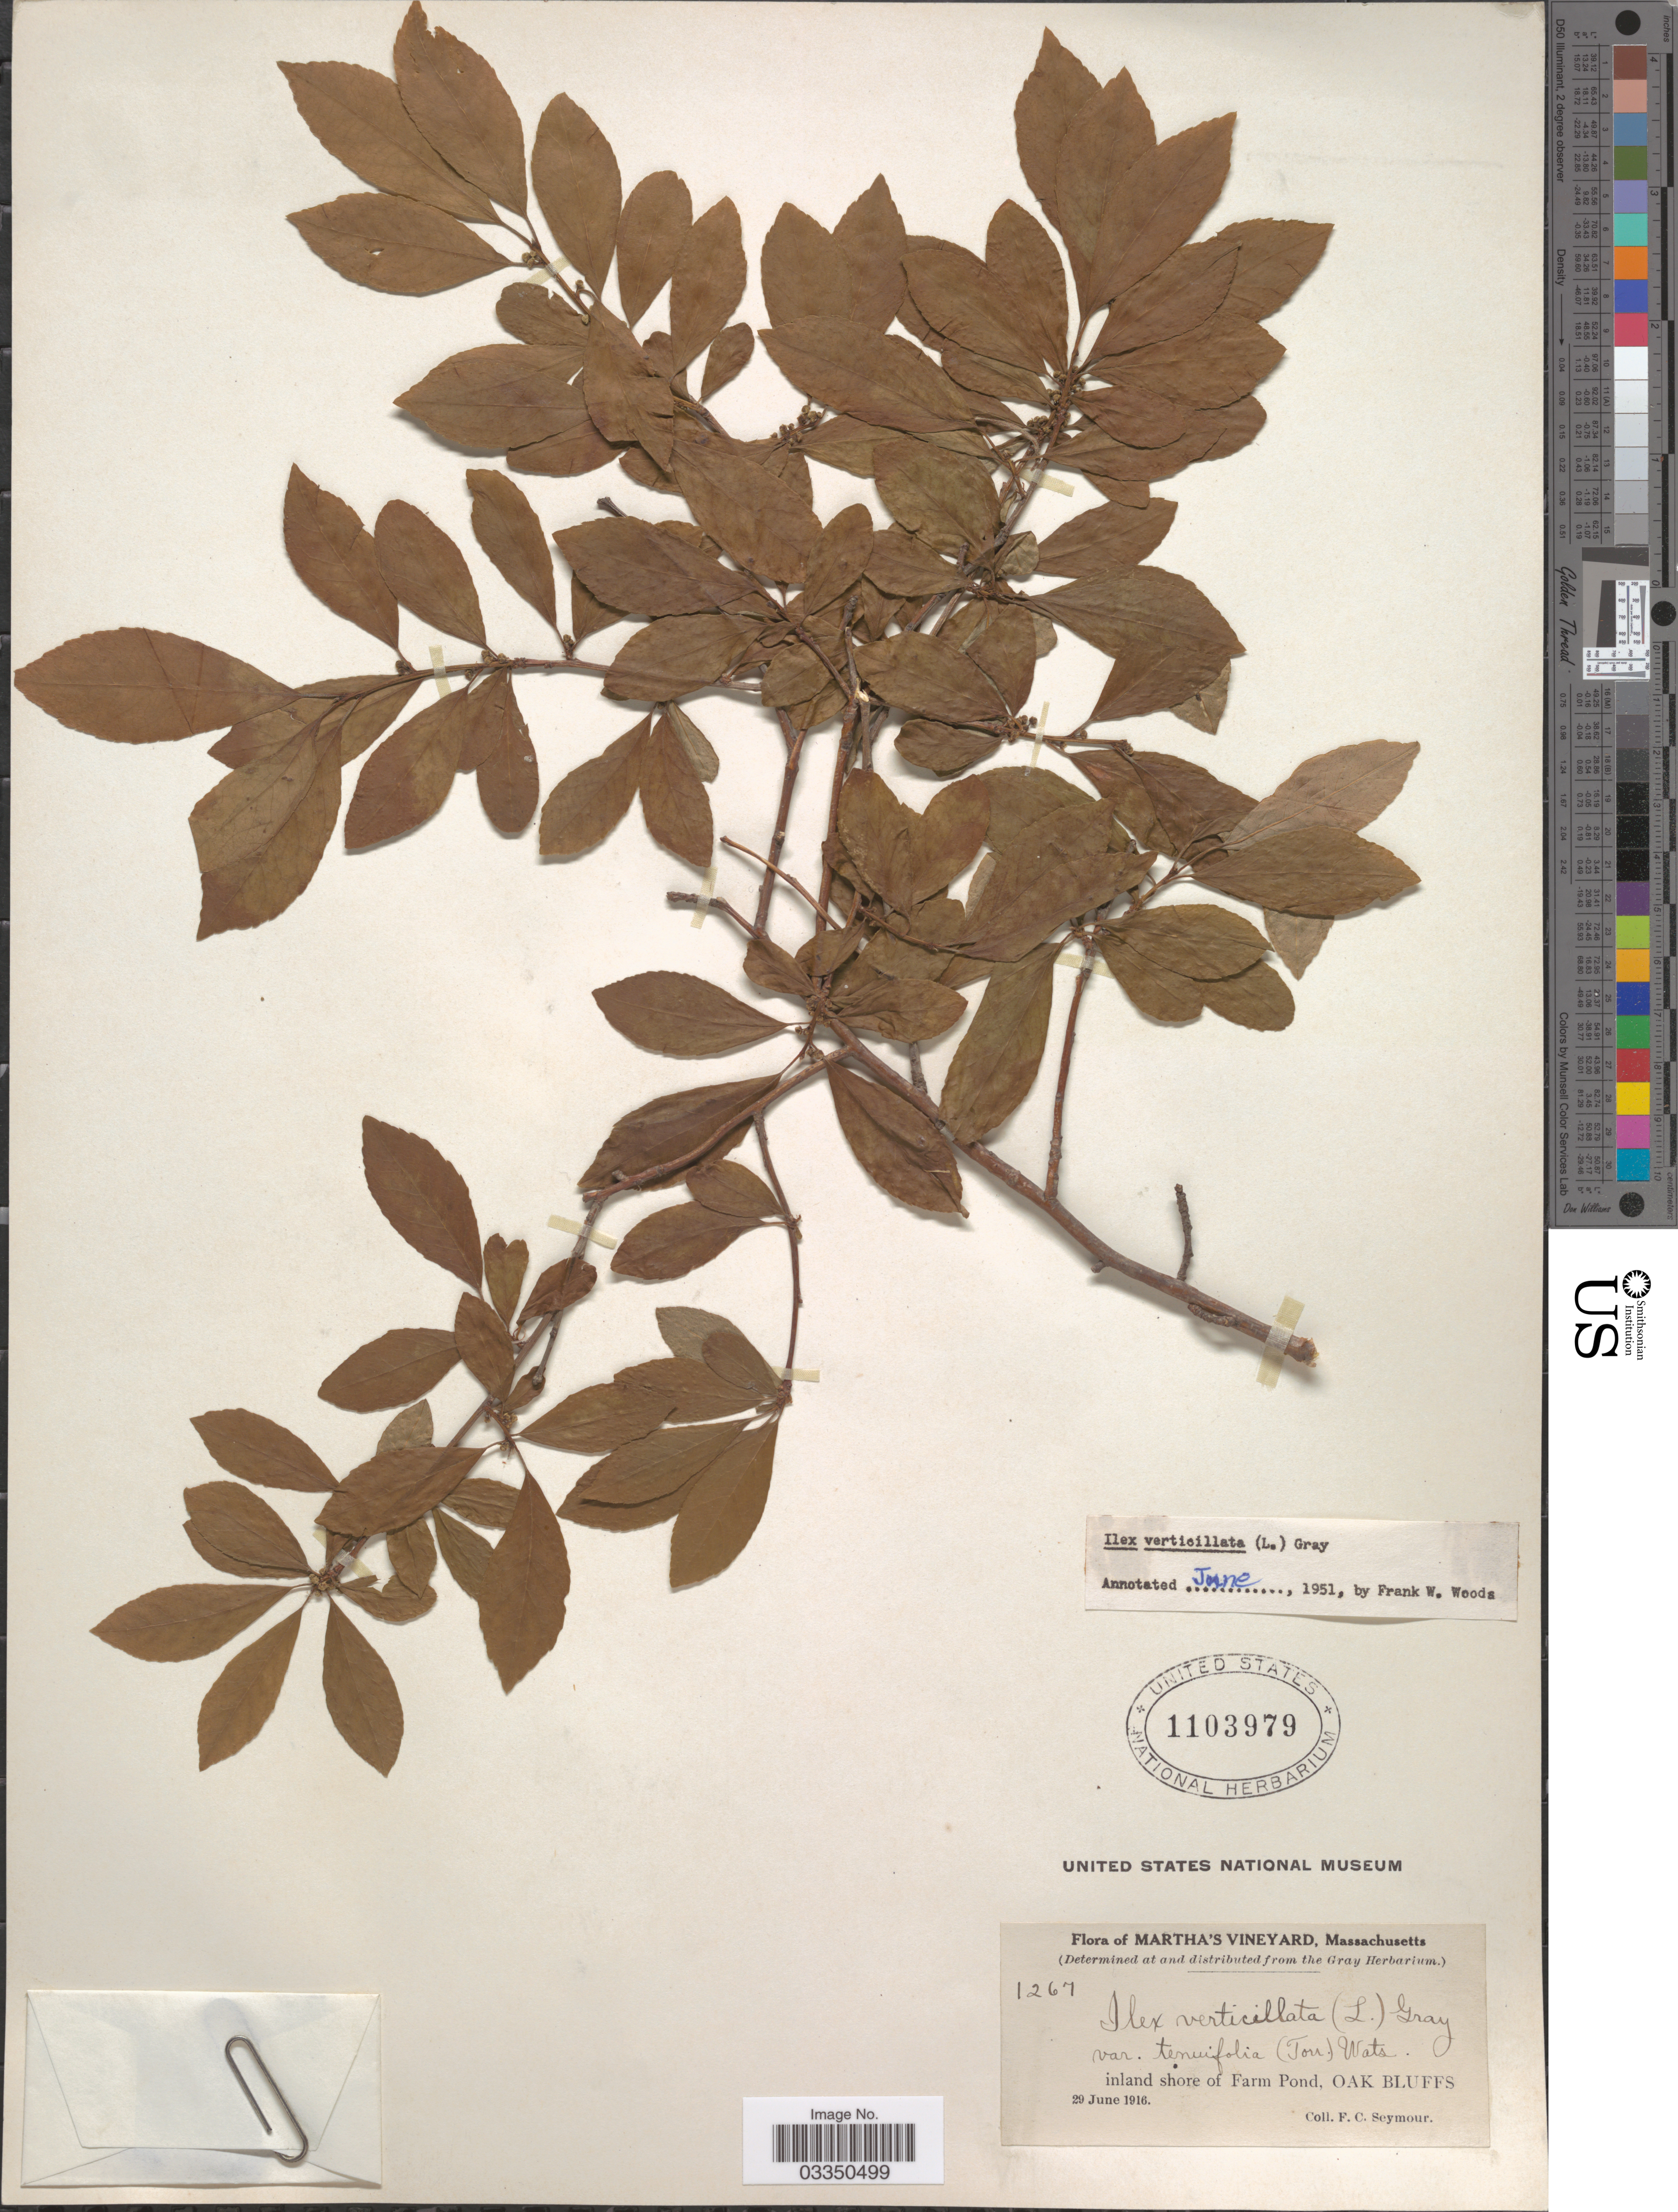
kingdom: Plantae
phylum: Tracheophyta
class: Magnoliopsida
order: Aquifoliales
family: Aquifoliaceae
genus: Ilex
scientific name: Ilex verticillata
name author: (L.) A. Gray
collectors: F. C. Seymour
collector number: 1267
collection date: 1916-06-29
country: United States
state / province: Massachusetts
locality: Martha's Vineyard. Inland shore of Farm Pond, Oak Bluffs.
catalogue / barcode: US 1103979